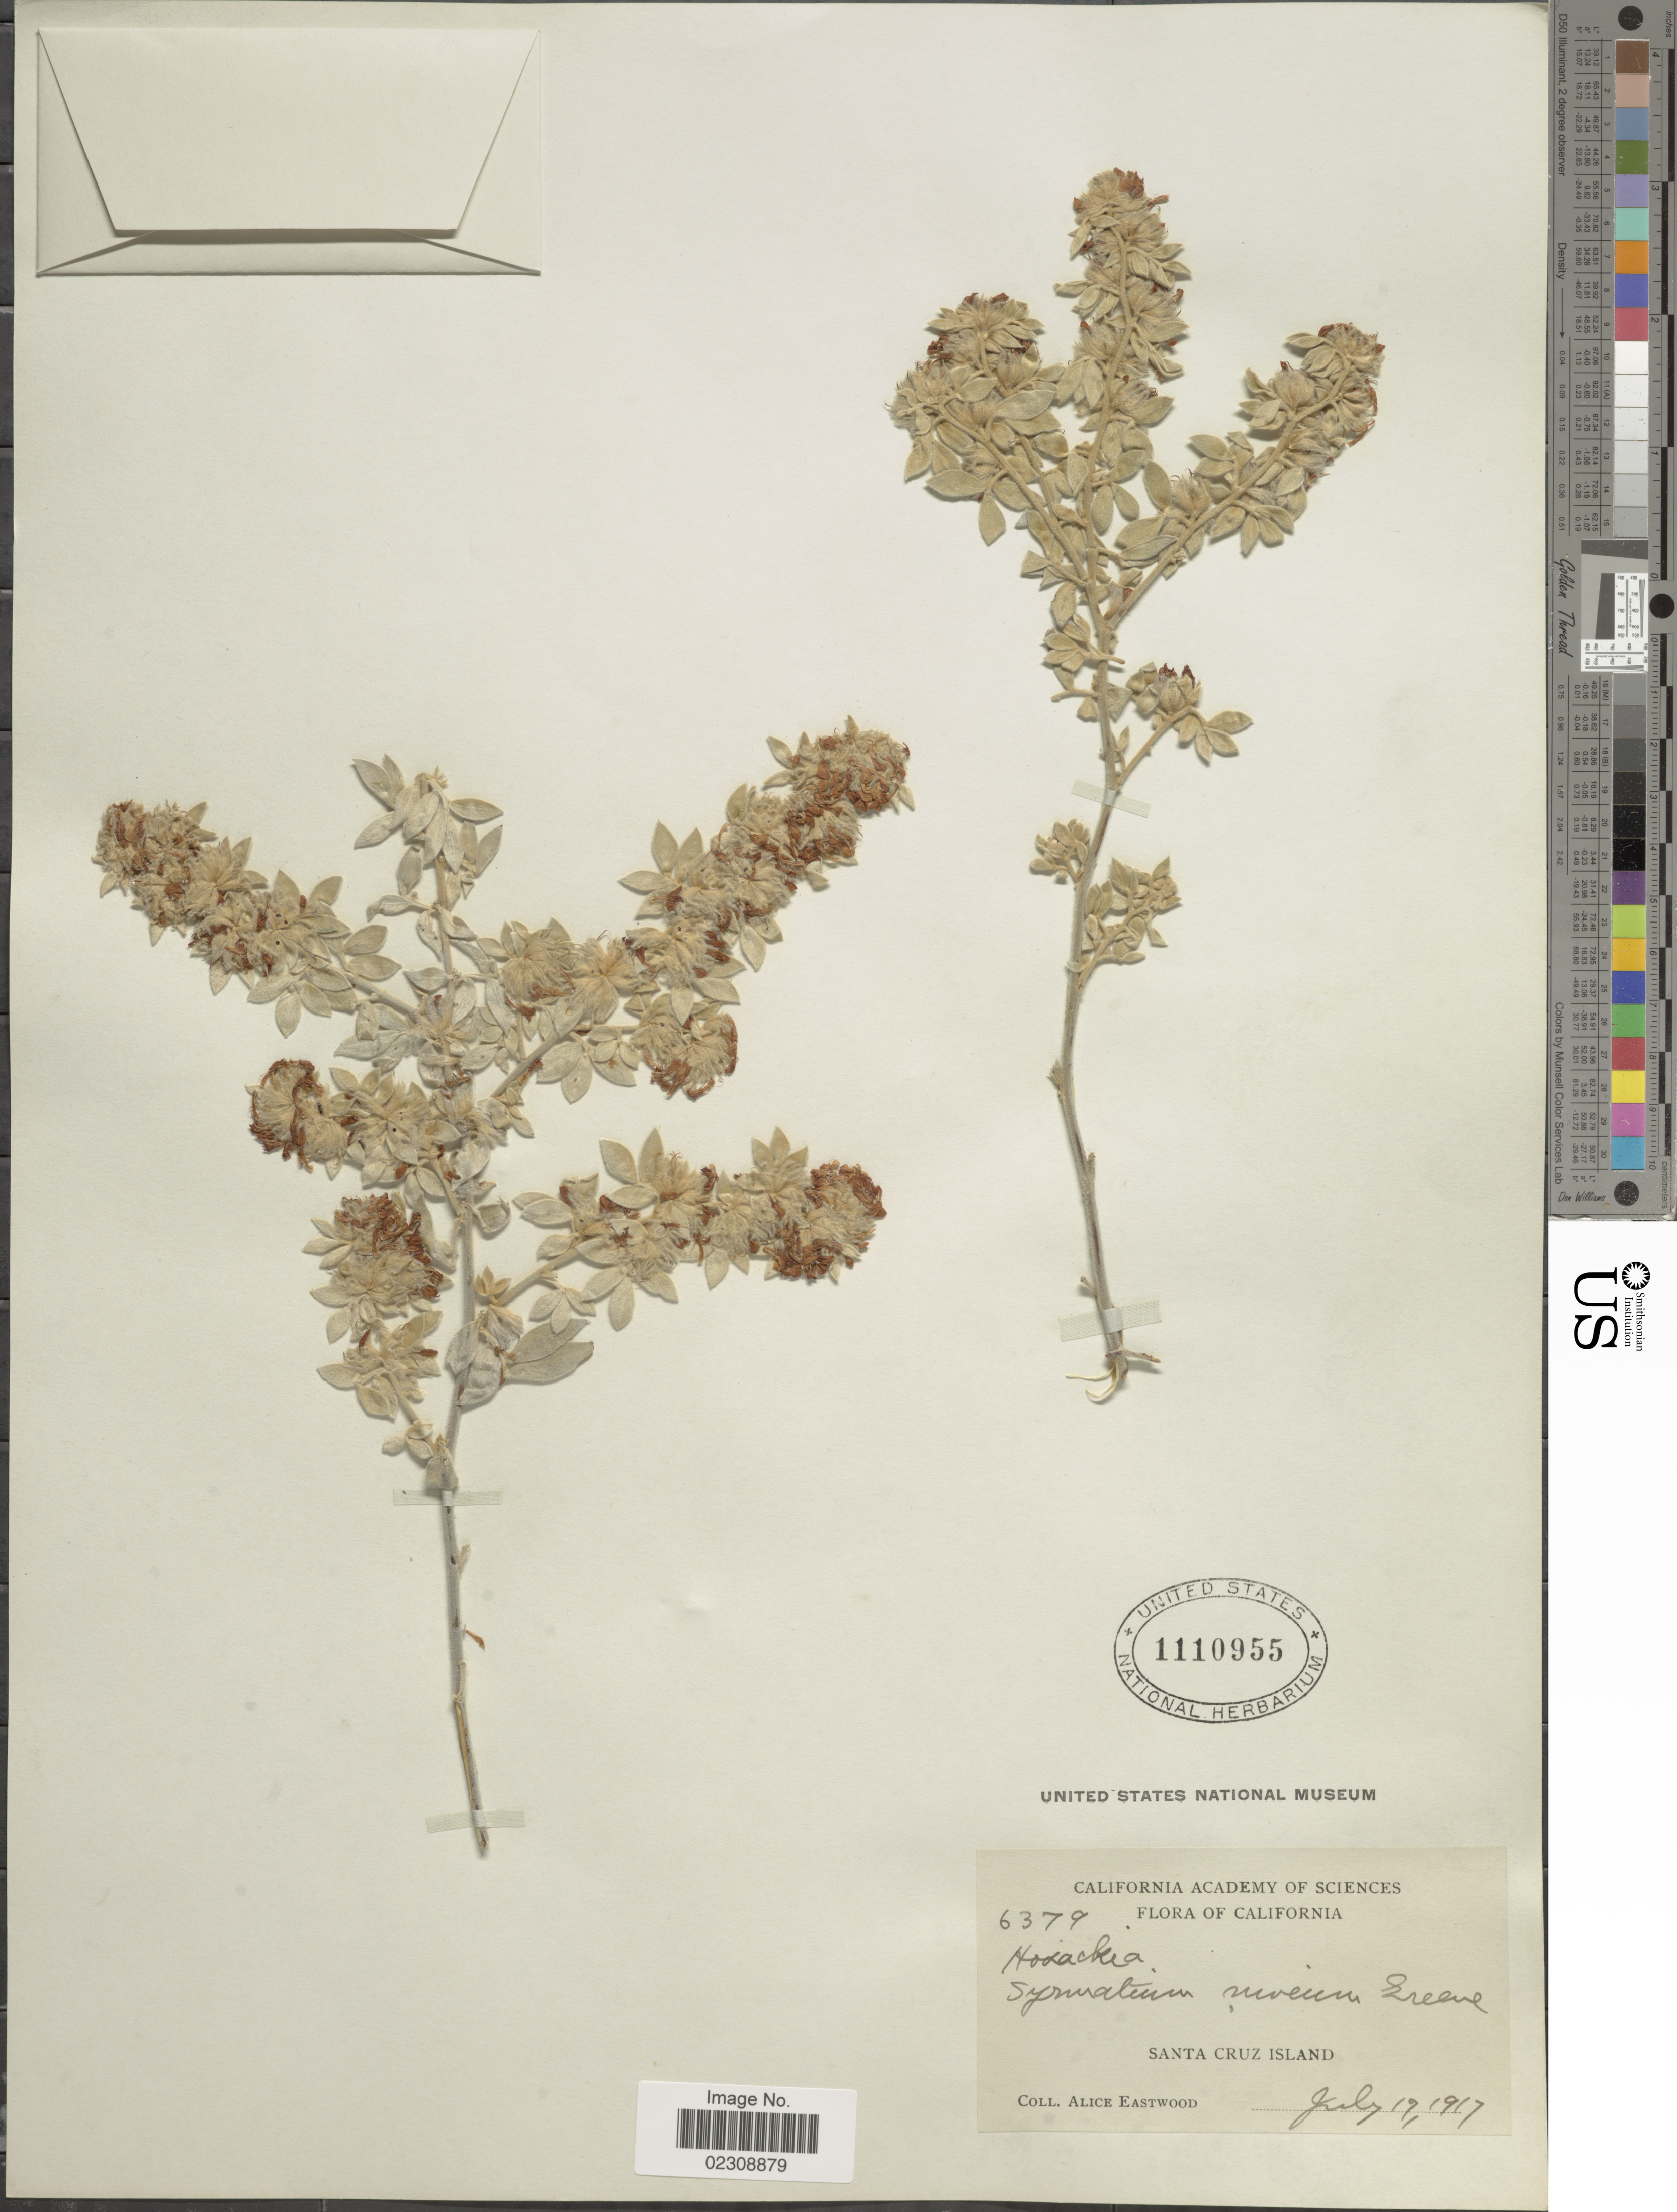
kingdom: Plantae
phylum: Tracheophyta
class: Magnoliopsida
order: Fabales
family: Fabaceae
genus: Syrmatium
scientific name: Syrmatium niveum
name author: Greene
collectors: A. Eastwood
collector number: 6379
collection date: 1917-07-17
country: United States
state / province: California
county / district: Santa Barbara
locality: Santa Cruz Island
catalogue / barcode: US 1110955